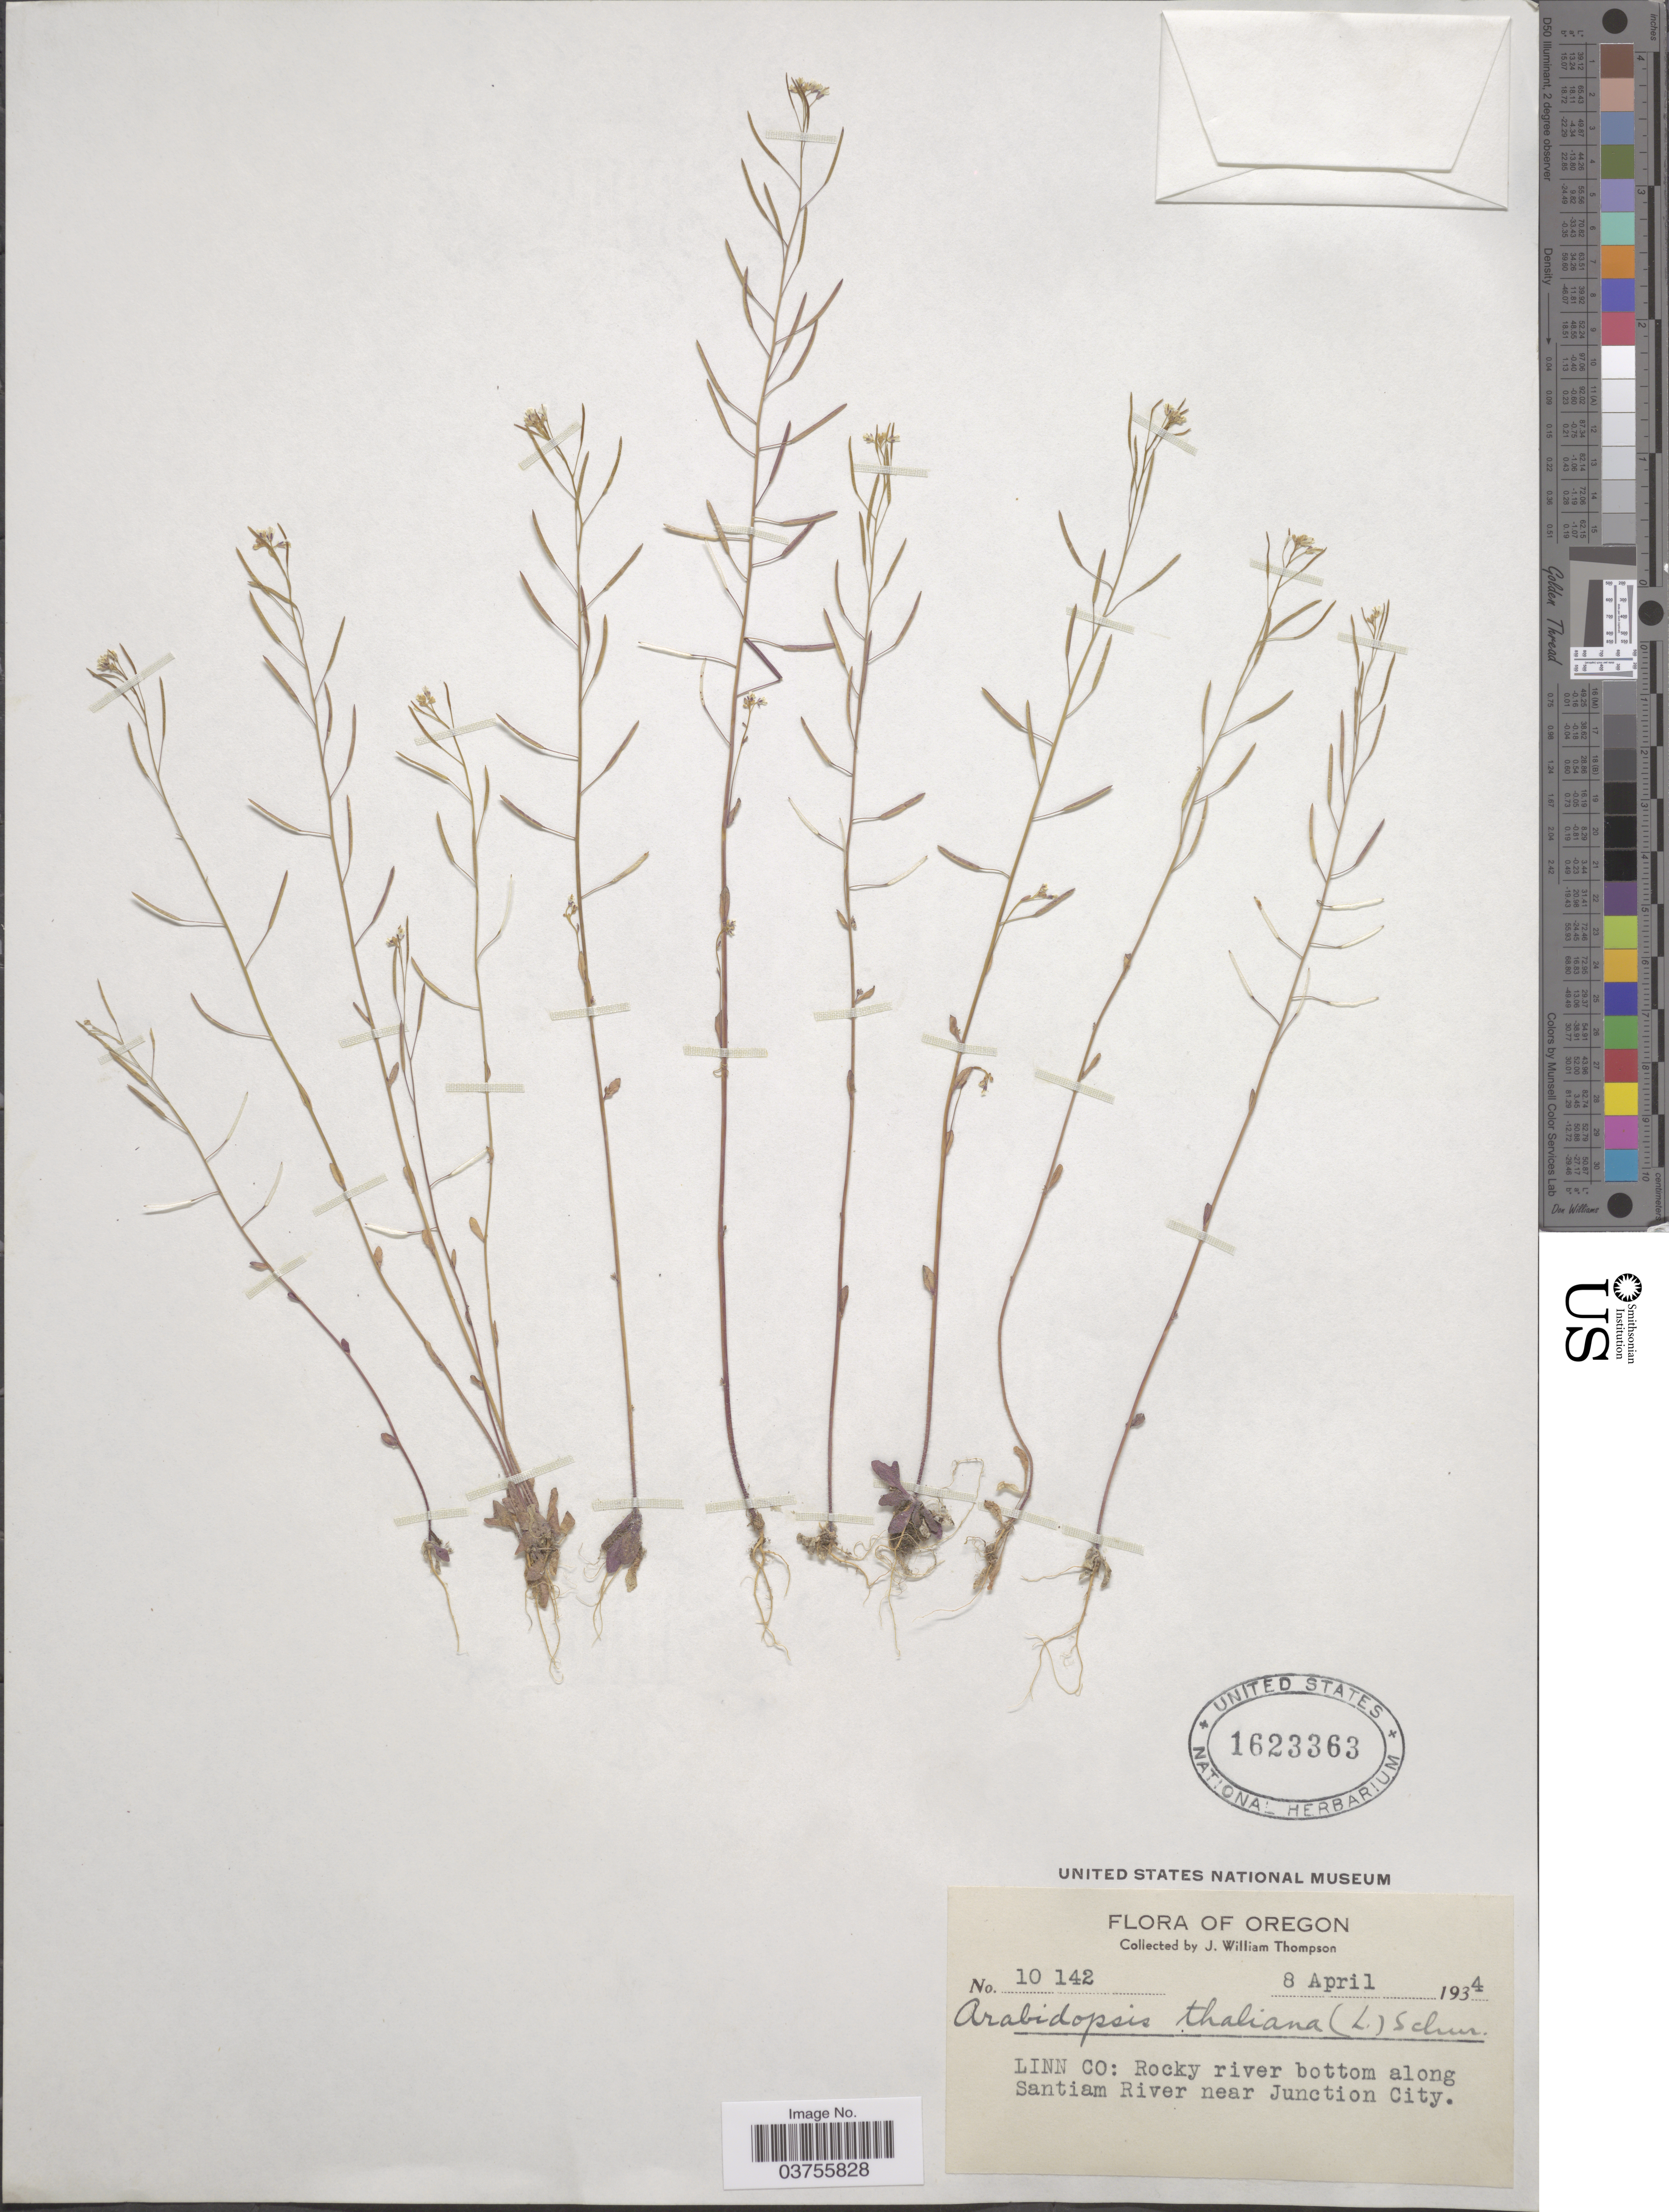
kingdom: Plantae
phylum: Tracheophyta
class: Magnoliopsida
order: Brassicales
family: Brassicaceae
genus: Arabidopsis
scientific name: Arabidopsis thaliana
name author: (L.) Heynh.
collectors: J. W. Thompson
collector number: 10142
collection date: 1934-04-08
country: United States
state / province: Oregon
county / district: Linn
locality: Linn Co: Rocky river bottom along Santiam River near Junction City.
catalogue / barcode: US 1623363